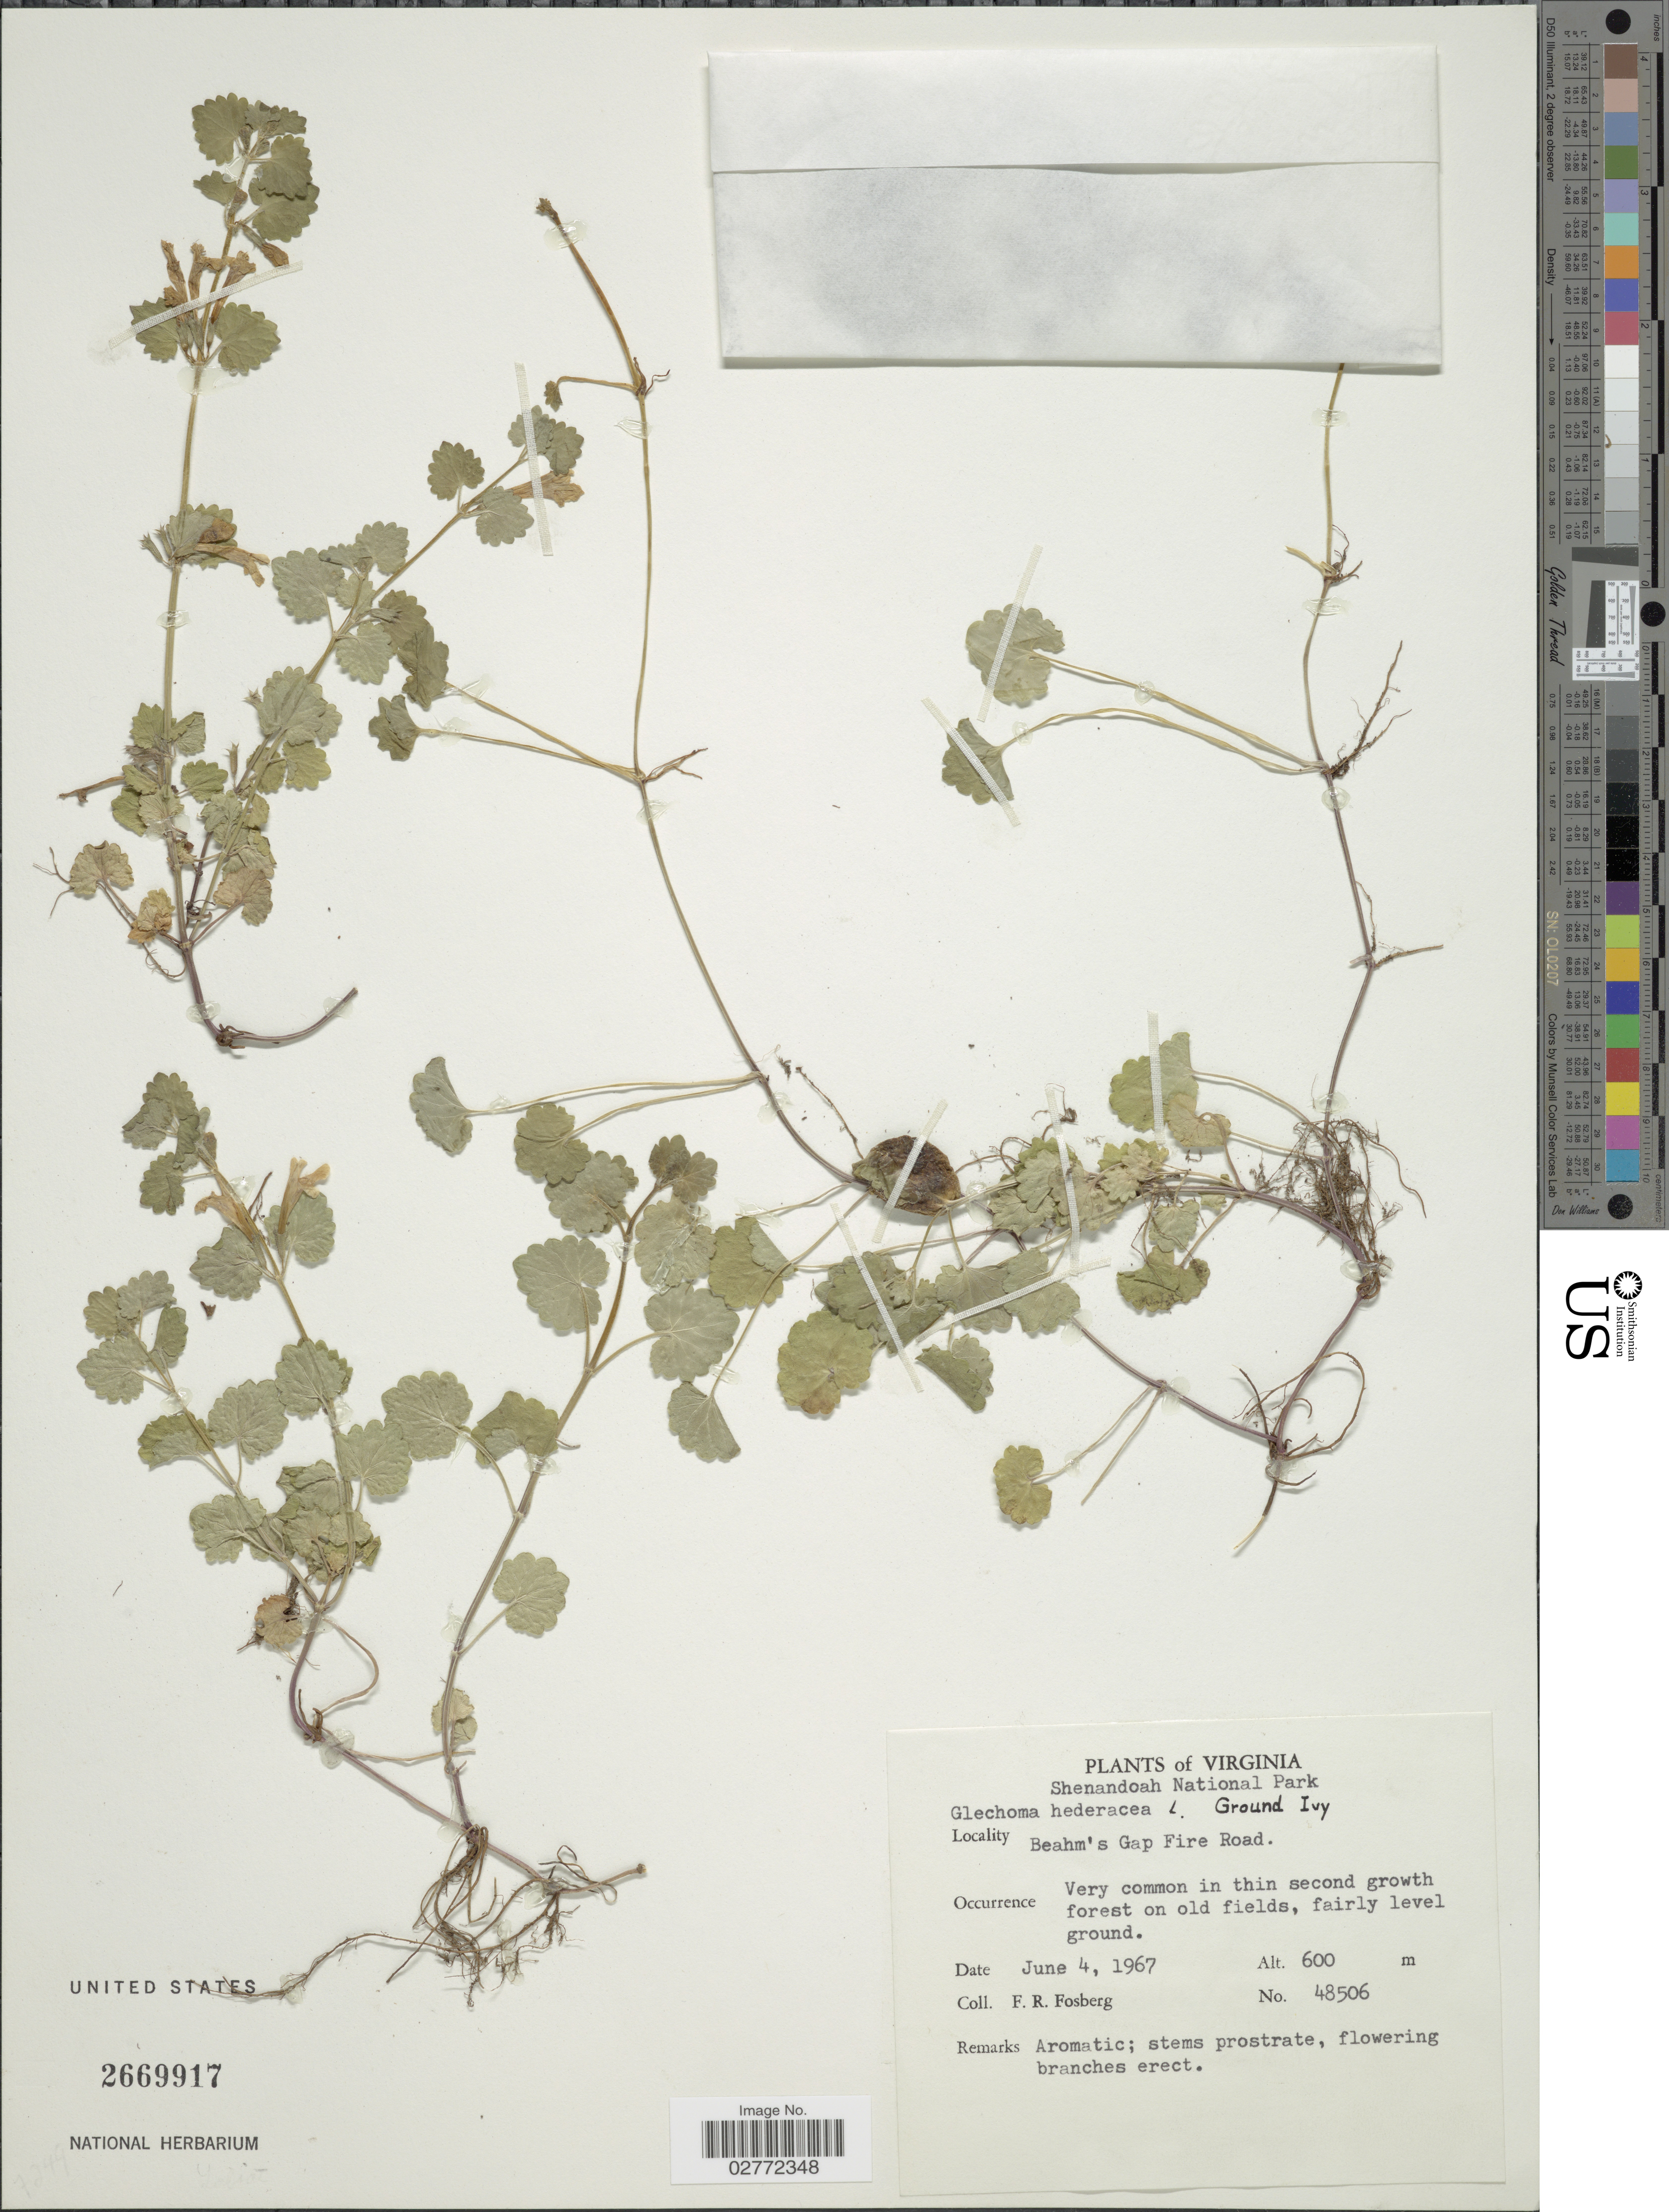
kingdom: Plantae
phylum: Tracheophyta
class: Magnoliopsida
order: Lamiales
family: Lamiaceae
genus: Glechoma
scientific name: Glechoma hederacea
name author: L.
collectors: F. R. Fosberg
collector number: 48506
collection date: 1967-06-04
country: United States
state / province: Virginia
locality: Shenandoah National Park. Ground Ivy. Beahm's Gap Fire Road.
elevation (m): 600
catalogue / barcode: US 2669917